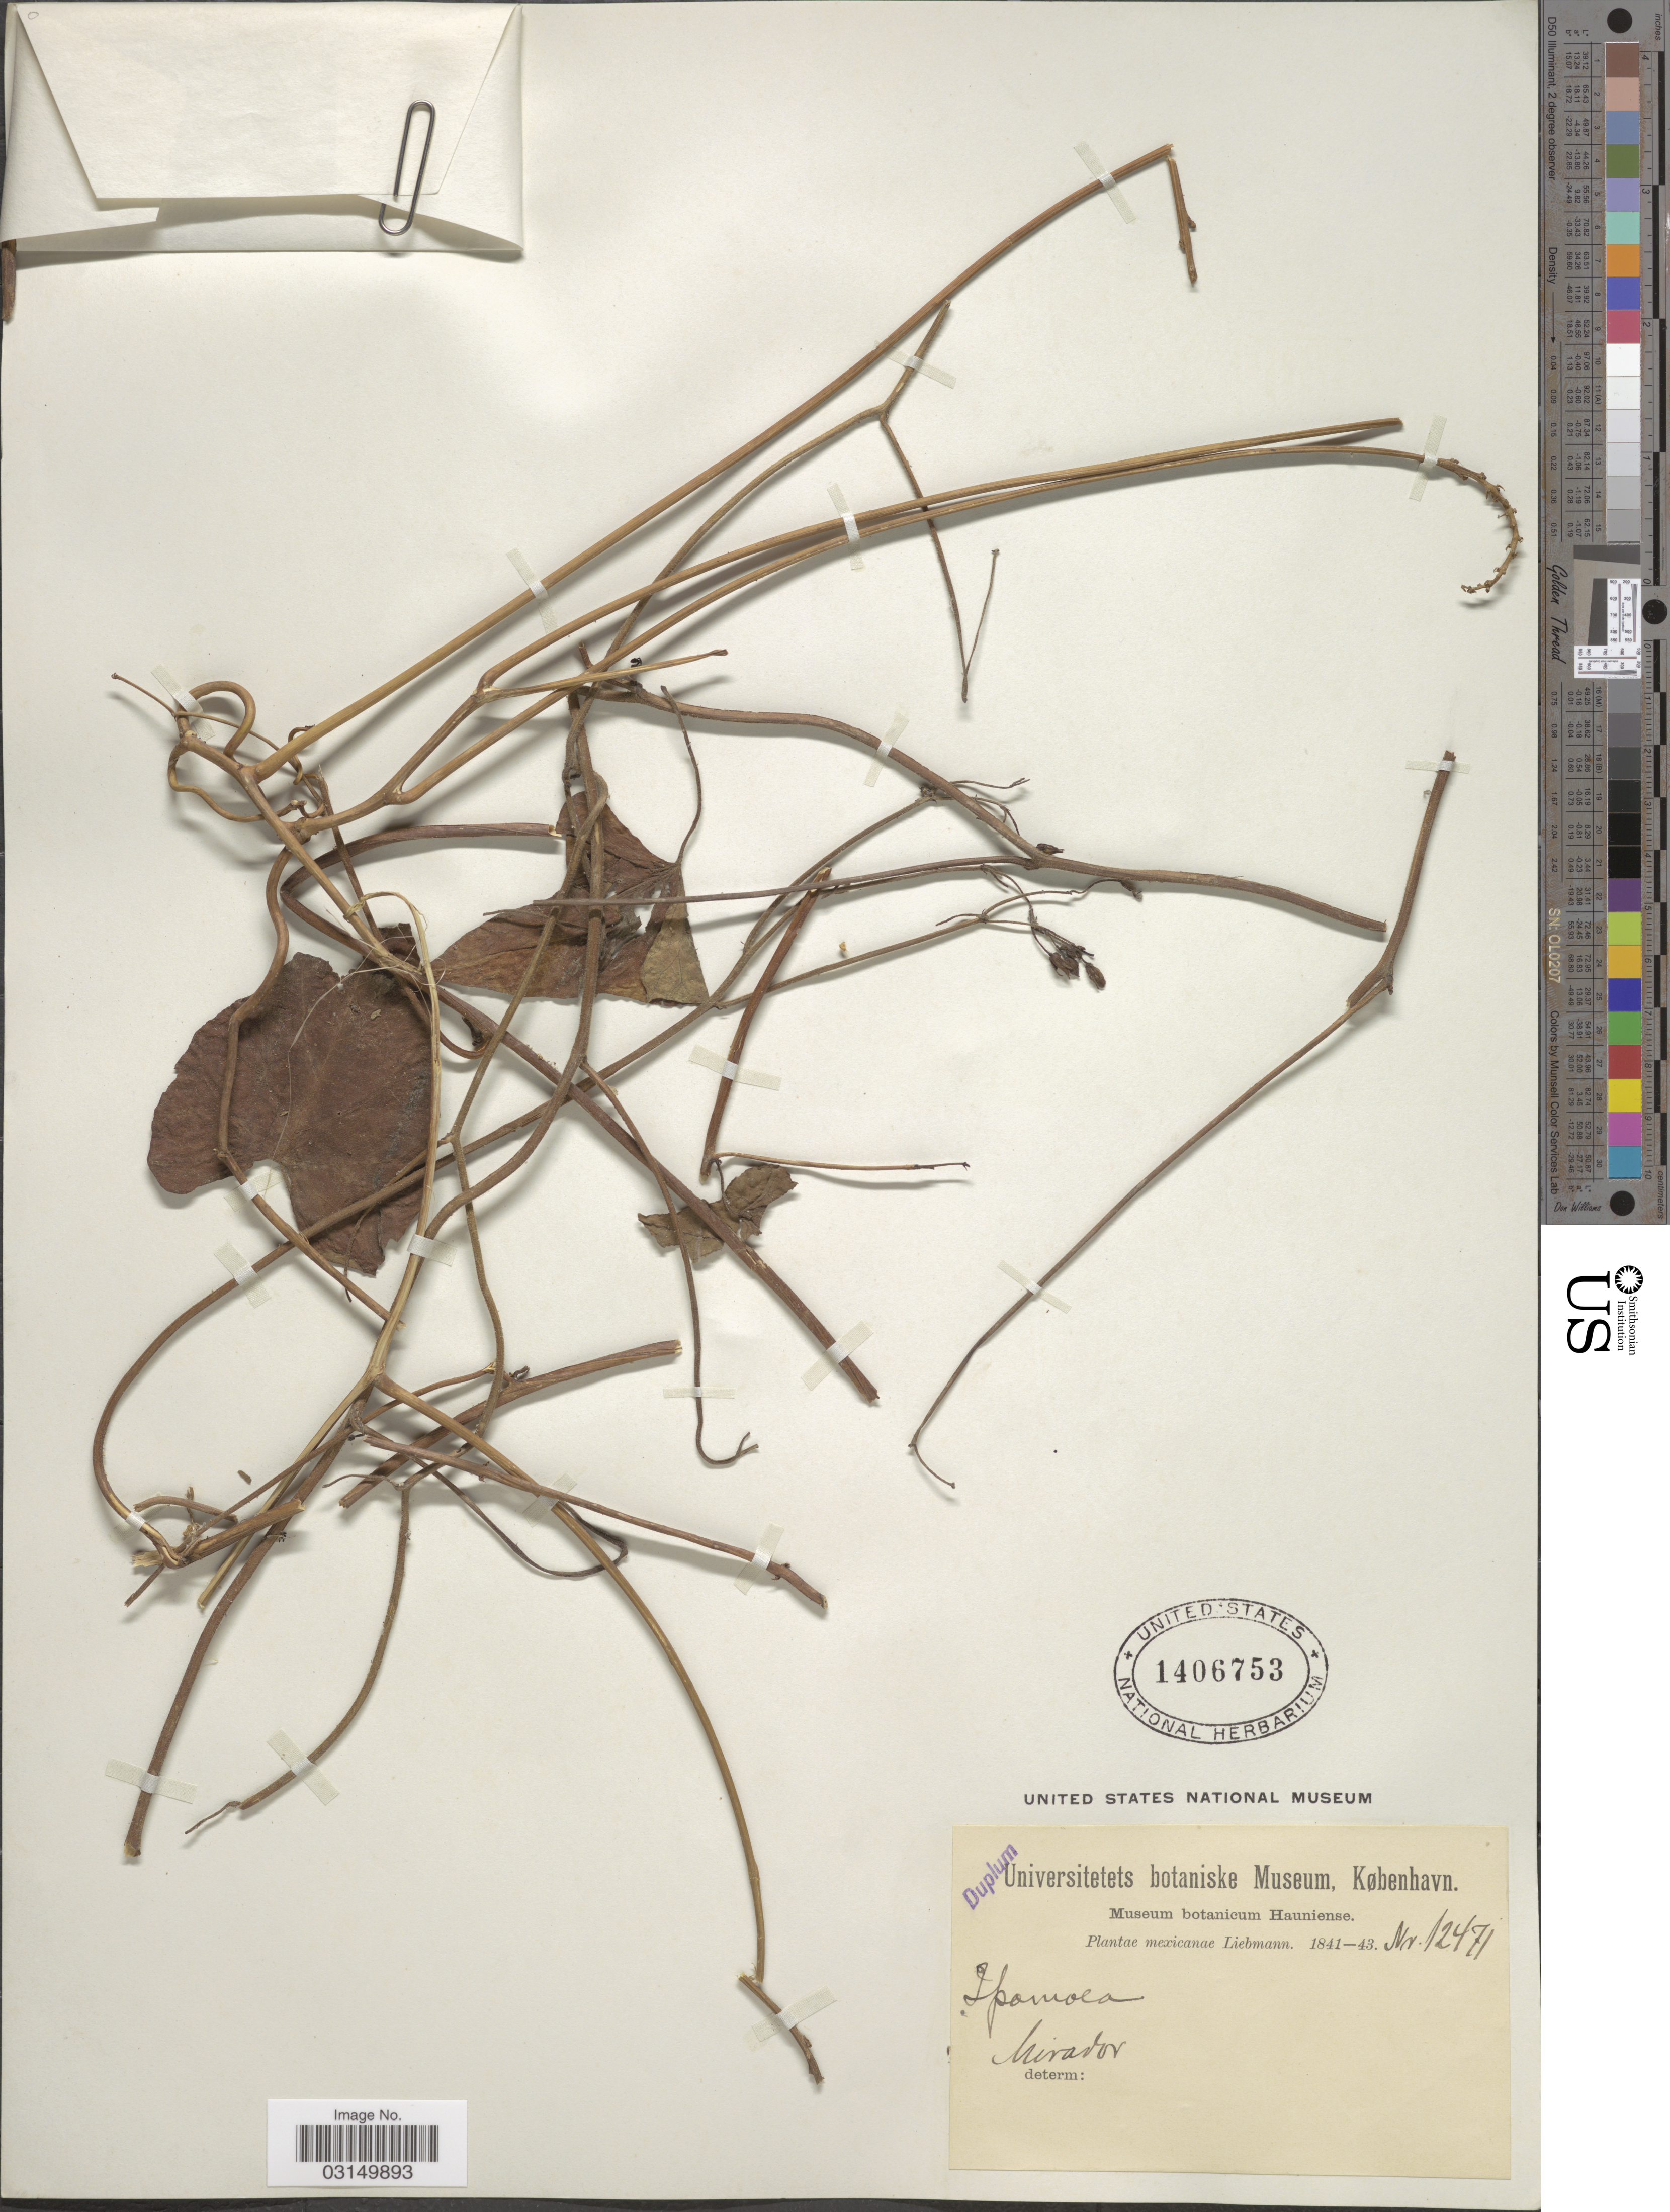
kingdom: Plantae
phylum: Tracheophyta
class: Magnoliopsida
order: Solanales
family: Convolvulaceae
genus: Ipomoea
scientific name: Ipomoea cholulensis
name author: Kunth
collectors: Liebmann, --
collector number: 12471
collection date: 1841/1843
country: Mexico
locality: Mirador.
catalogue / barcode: US 1406753